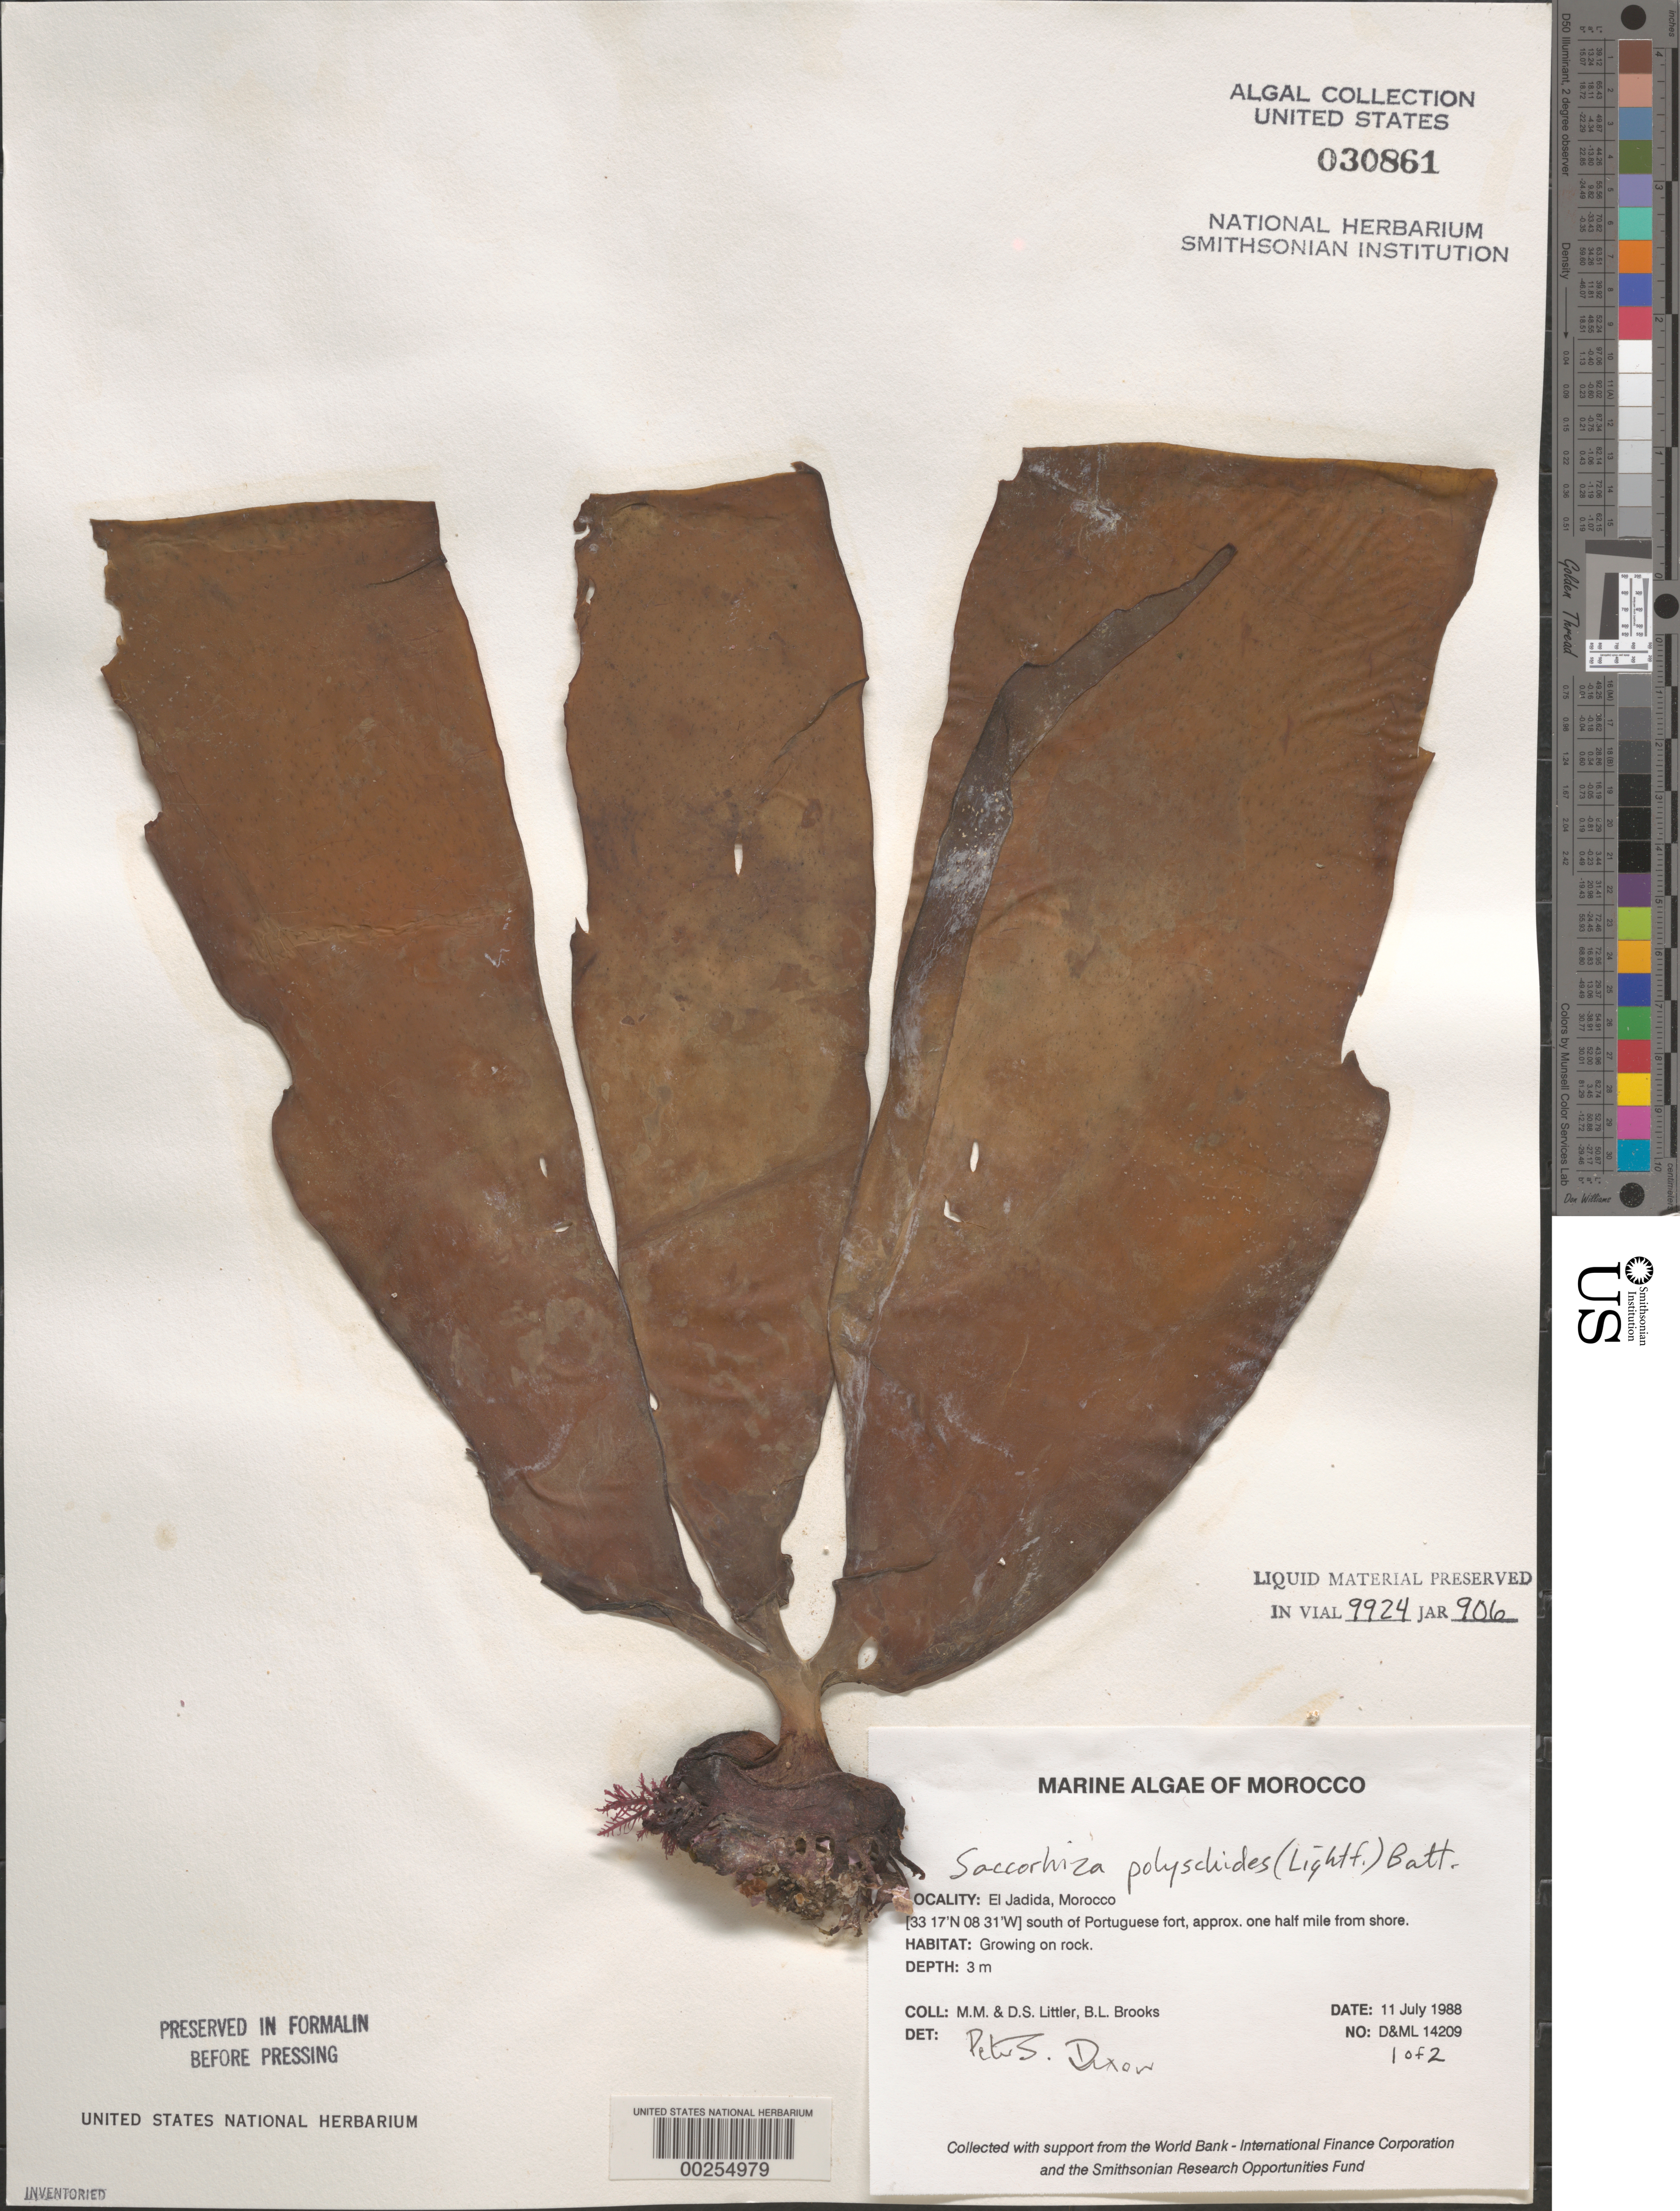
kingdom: Chromista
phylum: Foraminifera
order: Astrorhizida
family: Hyperamminidae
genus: Saccorhiza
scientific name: Saccorhiza polyschides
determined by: Dixon, P. S.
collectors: M. M. Littler, D. S. Littler & B. Brooks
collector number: D&ML 14209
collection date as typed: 11 Jul 1988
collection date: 1988-07-11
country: Morocco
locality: El Jadida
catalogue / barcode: US 30861